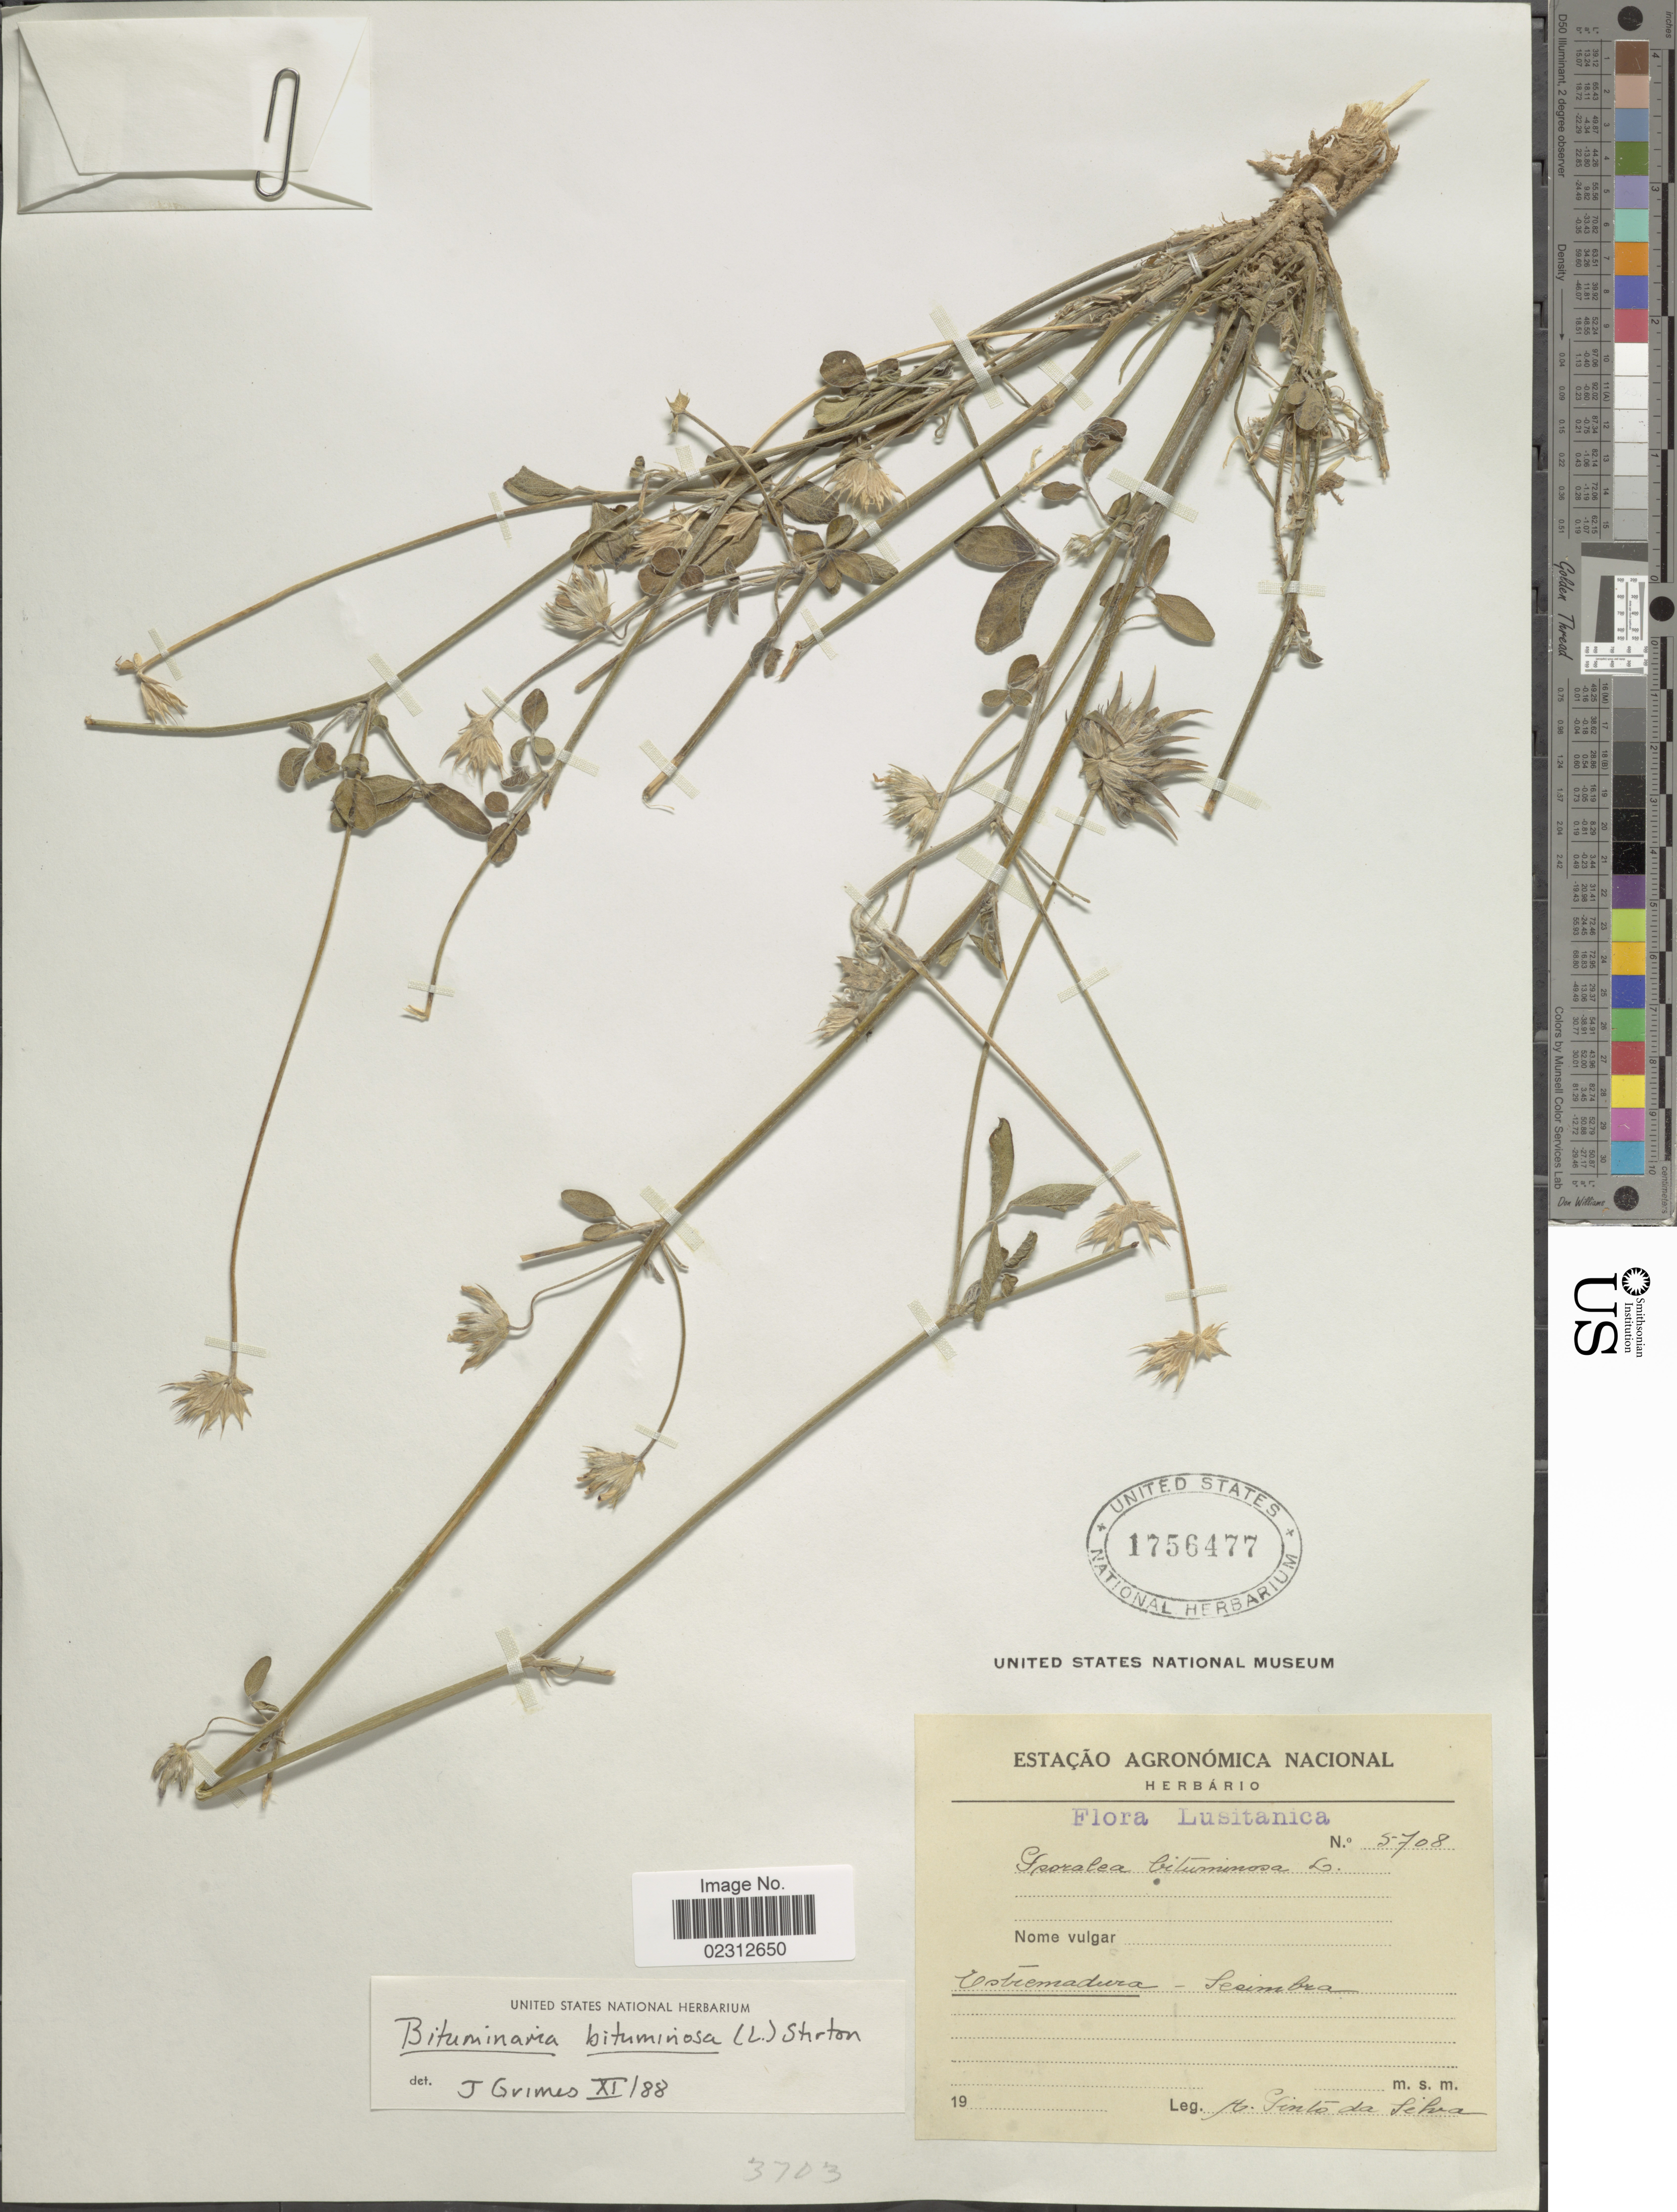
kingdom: Plantae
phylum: Tracheophyta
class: Magnoliopsida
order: Fabales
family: Fabaceae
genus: Bituminaria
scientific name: Bituminaria bituminosa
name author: (L.) C.H. Stirt.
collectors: A. Pinto da Silva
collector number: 5708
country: Portugal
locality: Lusitanica, Estremadura - Sesimbra [interpreted]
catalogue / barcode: US 1756477